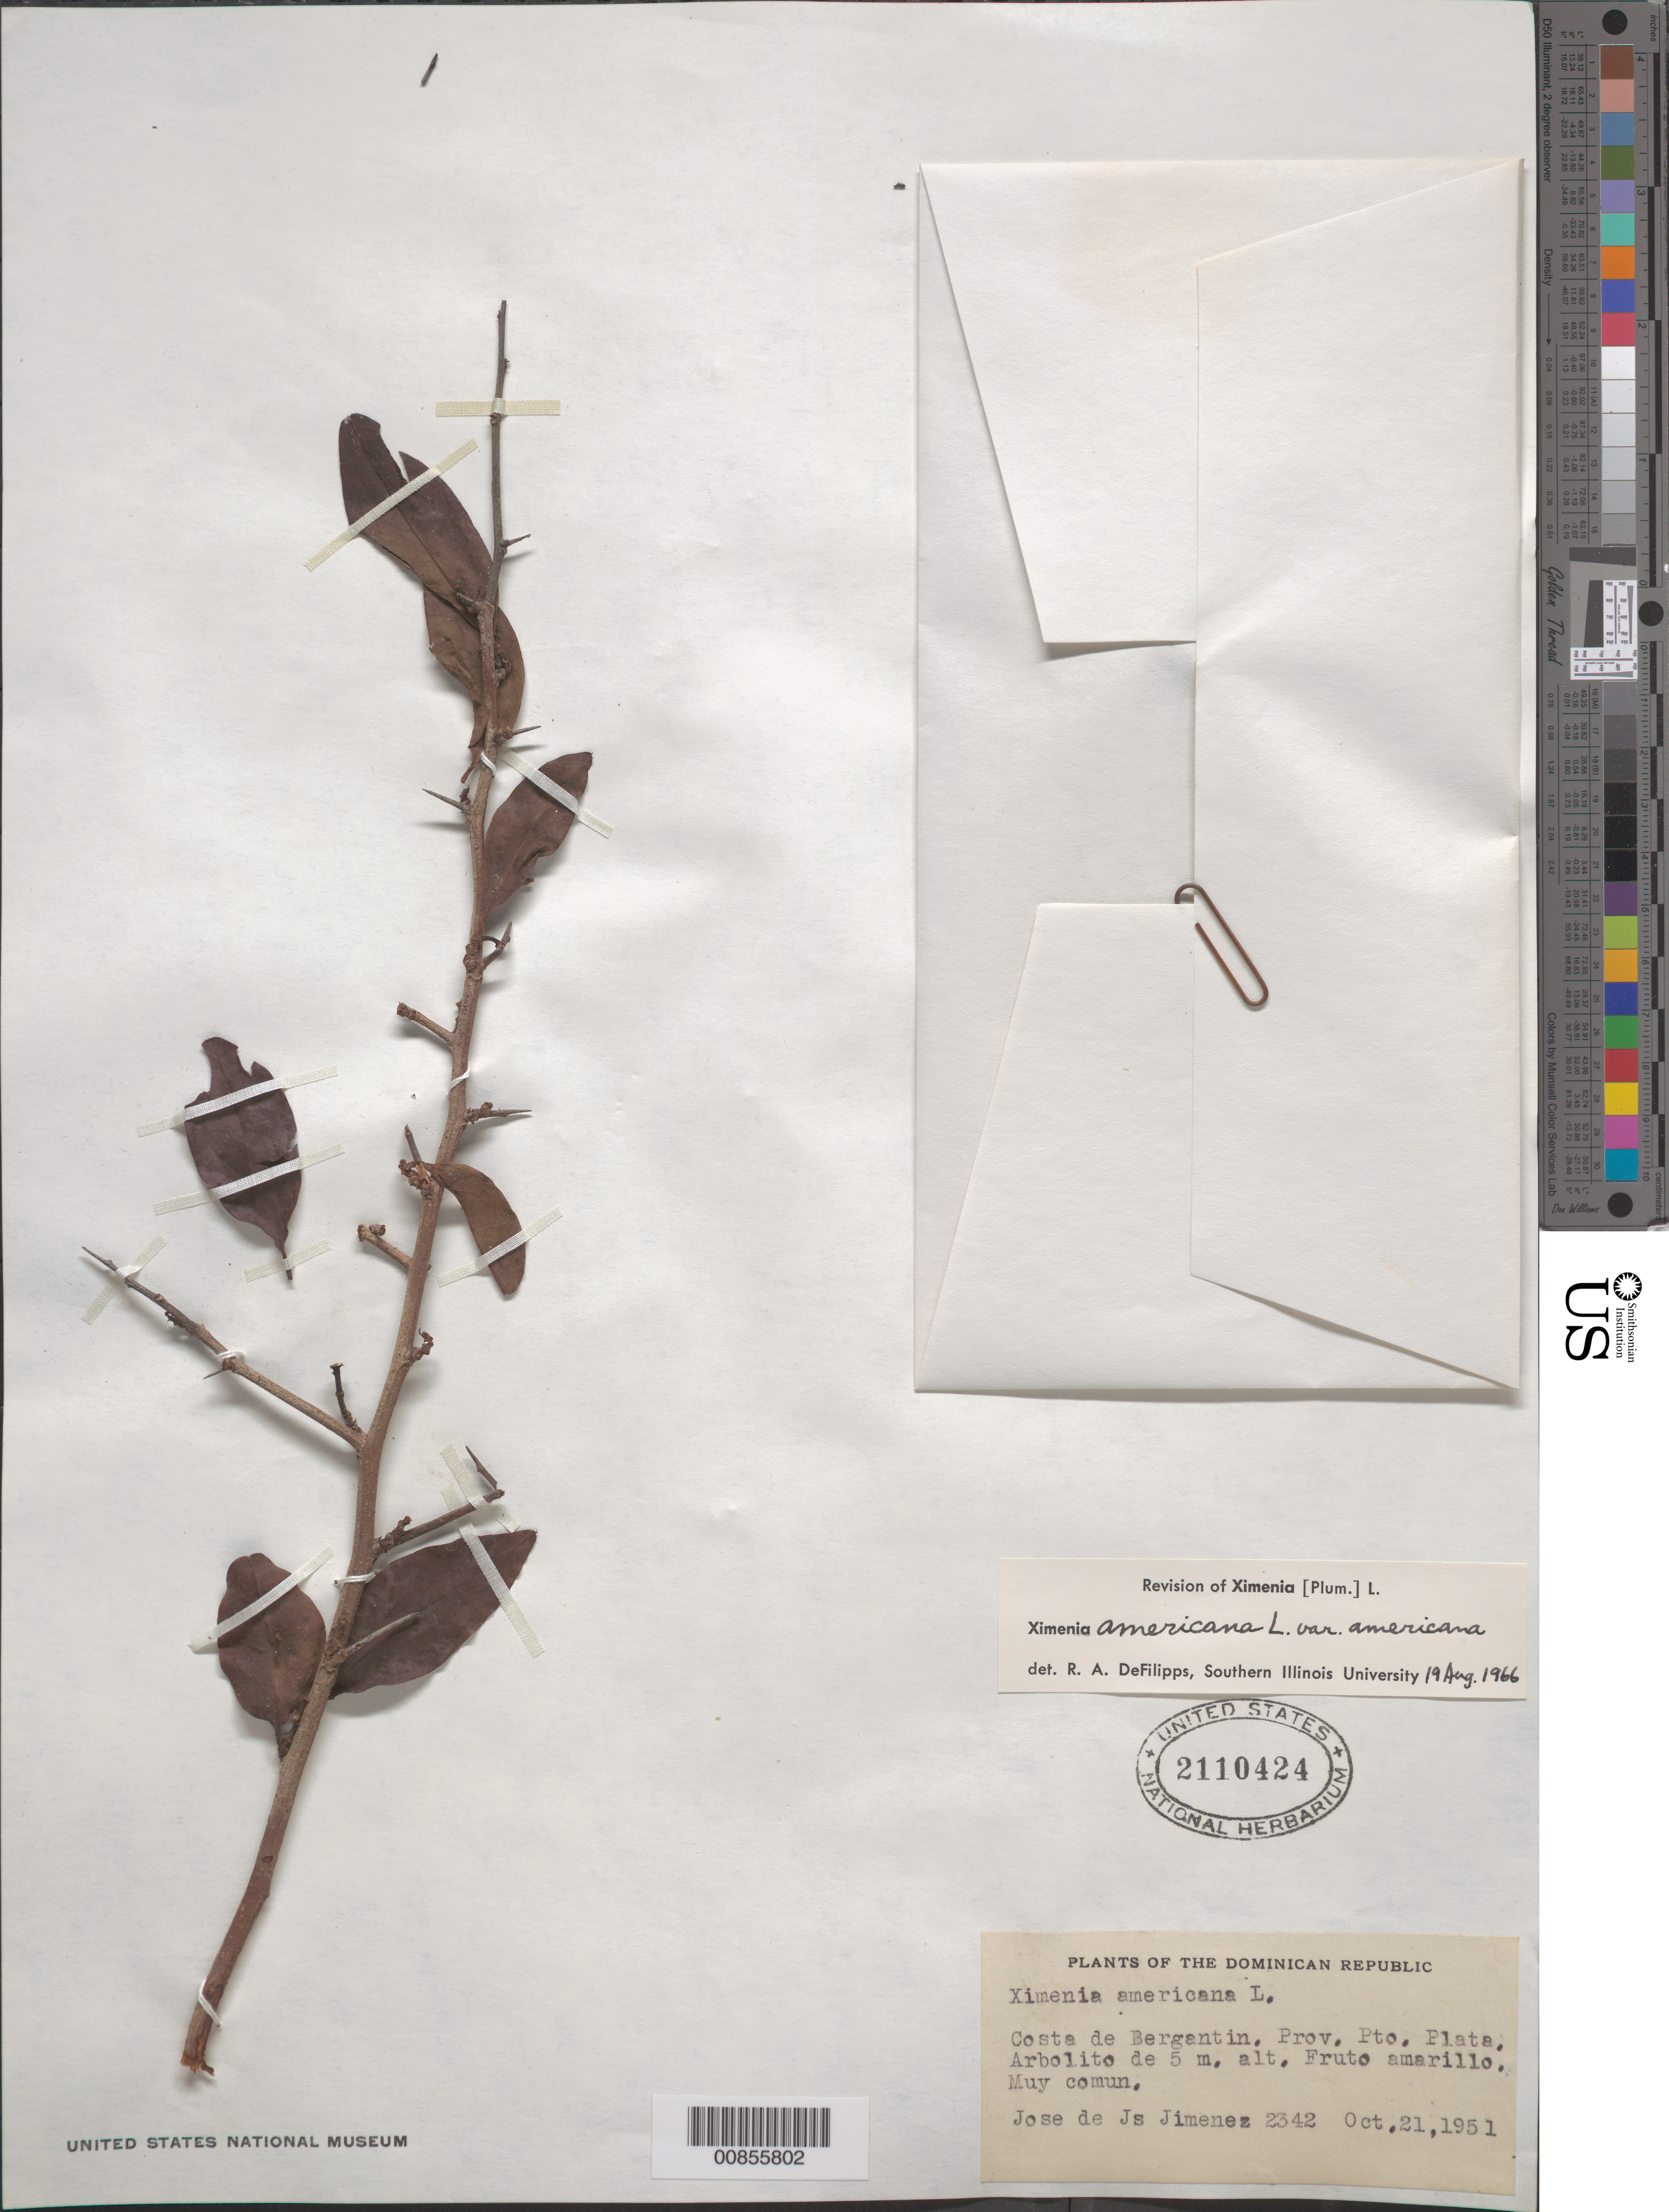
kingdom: Plantae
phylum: Tracheophyta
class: Magnoliopsida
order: Santalales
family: Ximeniaceae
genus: Ximenia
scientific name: Ximenia americana var. americana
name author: L.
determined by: DeFilipps, R. A.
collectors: J. J. Jiménez Almonte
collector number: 2342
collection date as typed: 21 Oct 1951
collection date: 1951-10-21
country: Dominican Republic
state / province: Puerto Plata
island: Hispaniola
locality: Costa de Bergantin.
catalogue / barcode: US 2110424